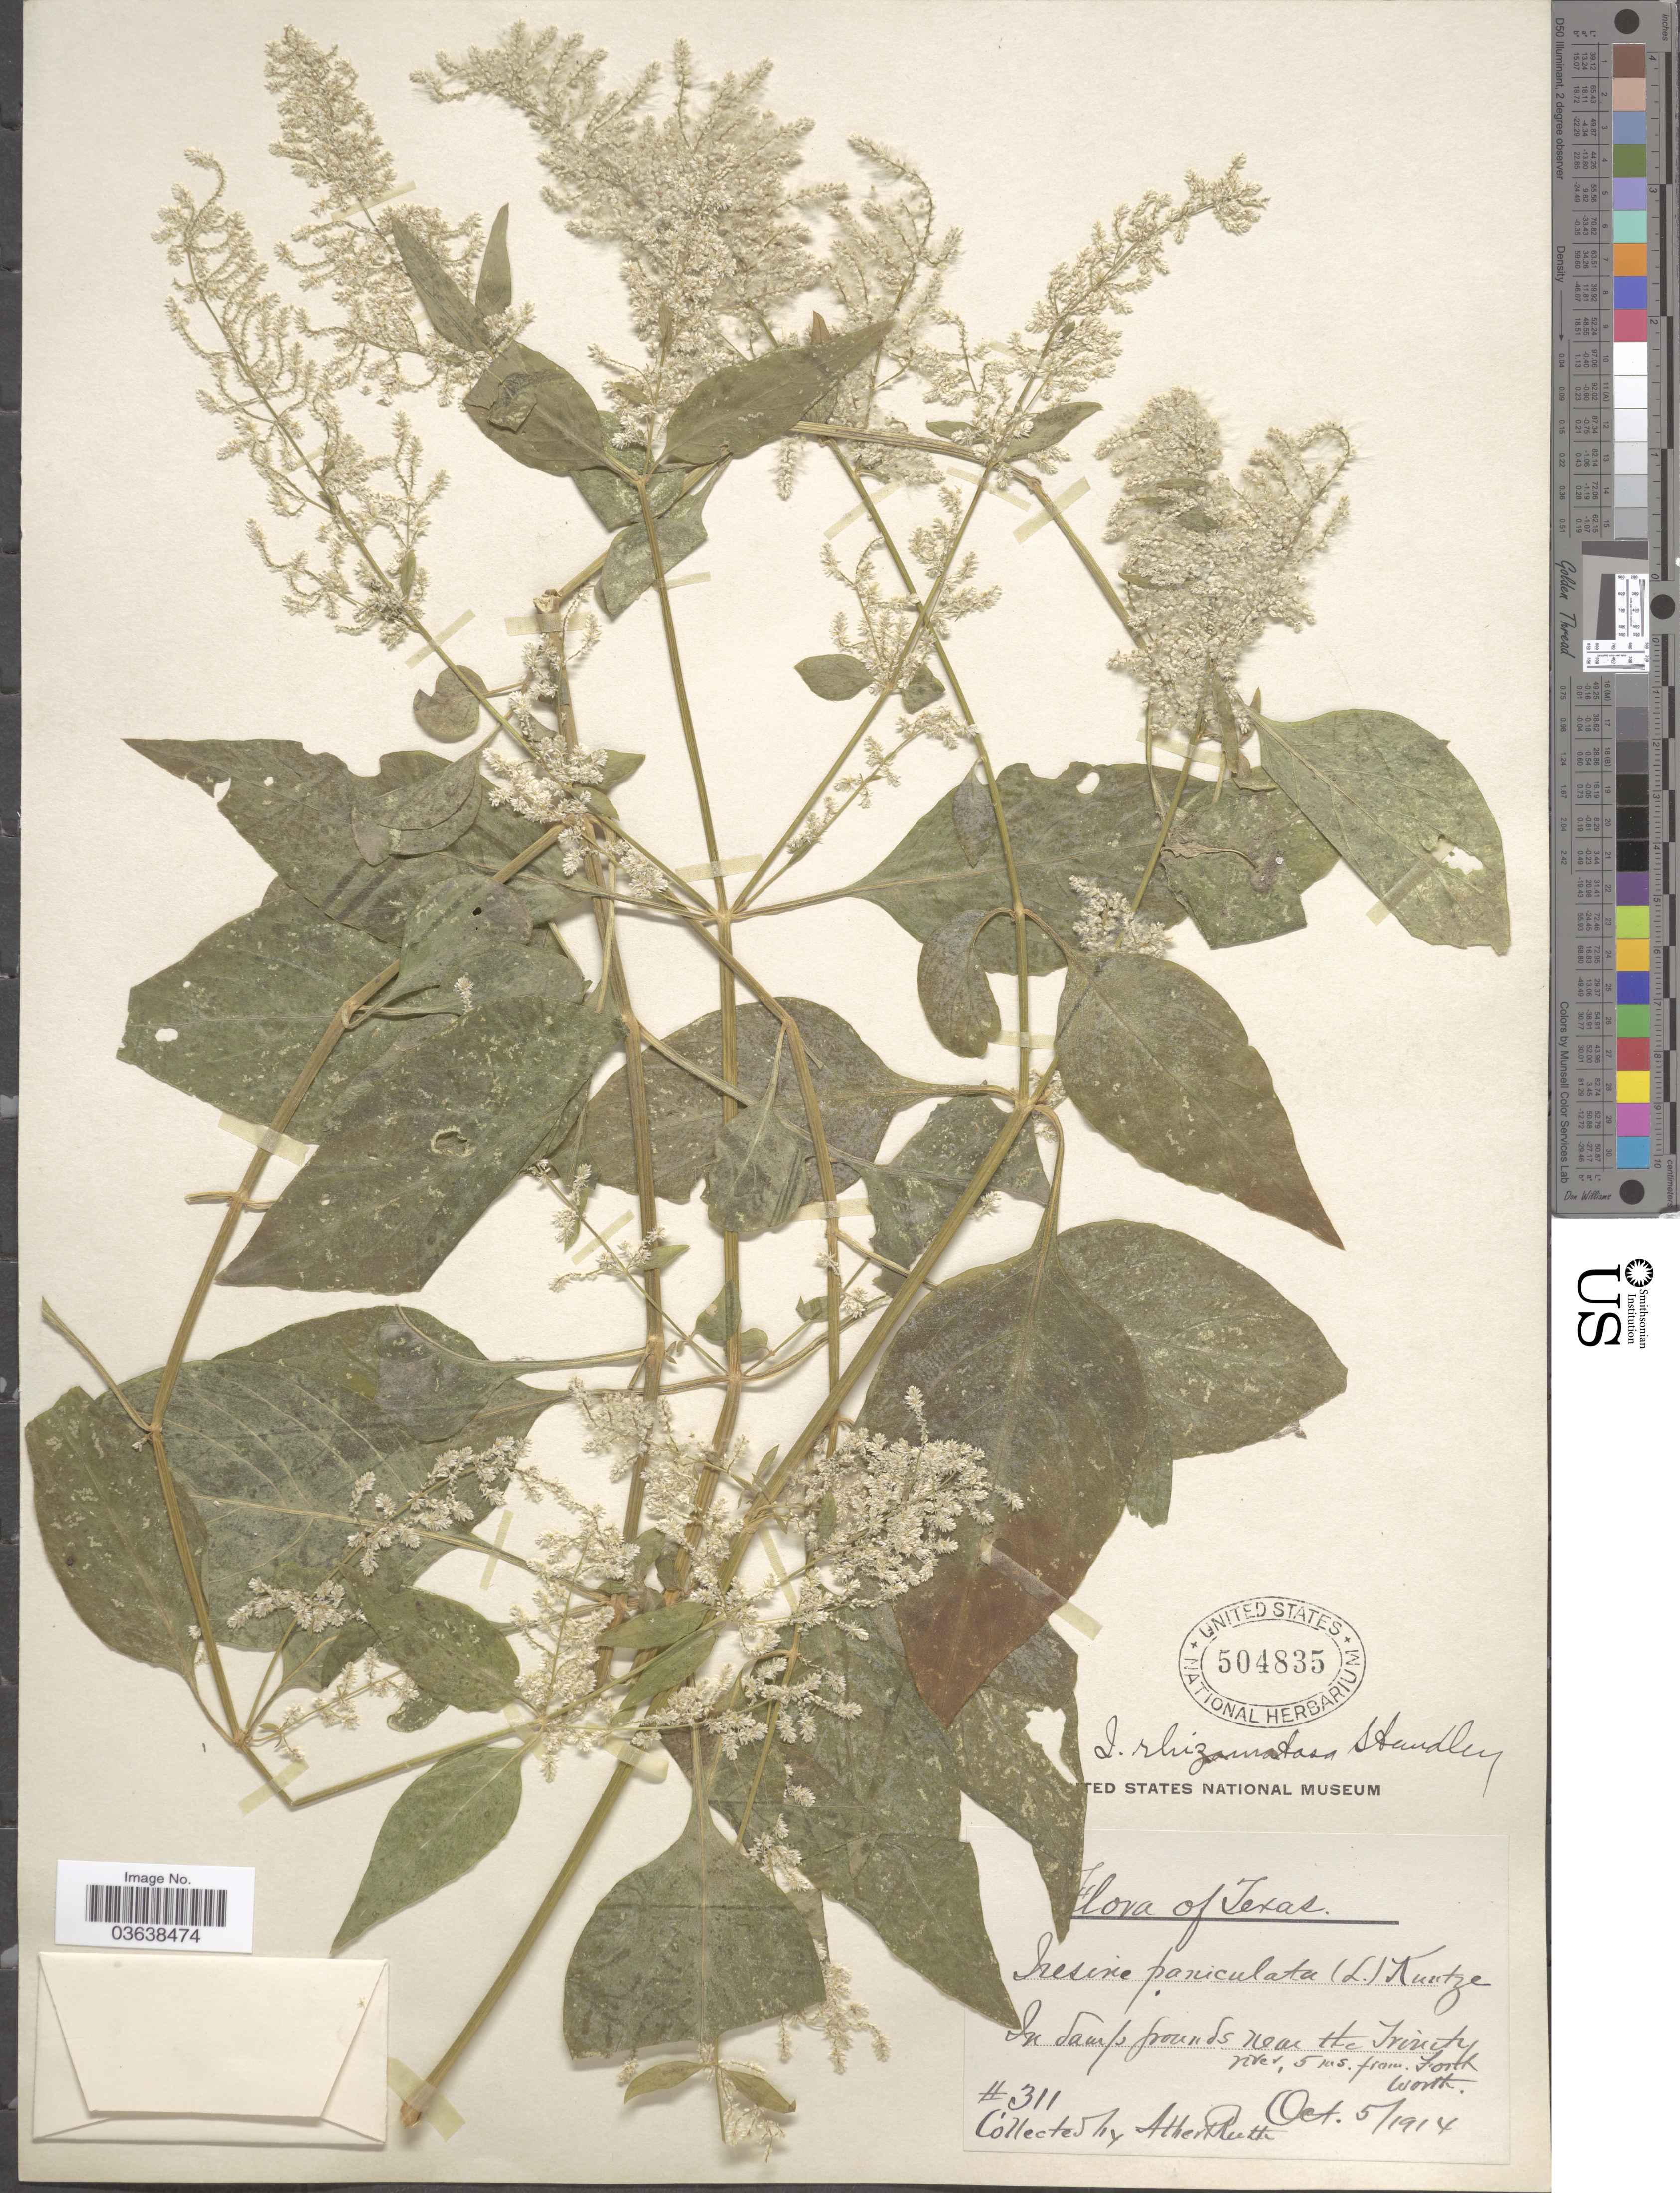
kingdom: Plantae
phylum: Tracheophyta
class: Magnoliopsida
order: Caryophyllales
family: Amaranthaceae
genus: Iresine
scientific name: Iresine rhizomatosa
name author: Standl.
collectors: A. Ruth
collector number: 311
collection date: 1914-10-05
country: United States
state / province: Texas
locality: In damp grounds near the Trinity river, 5 ms. from Forth Worth.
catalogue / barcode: US 504835